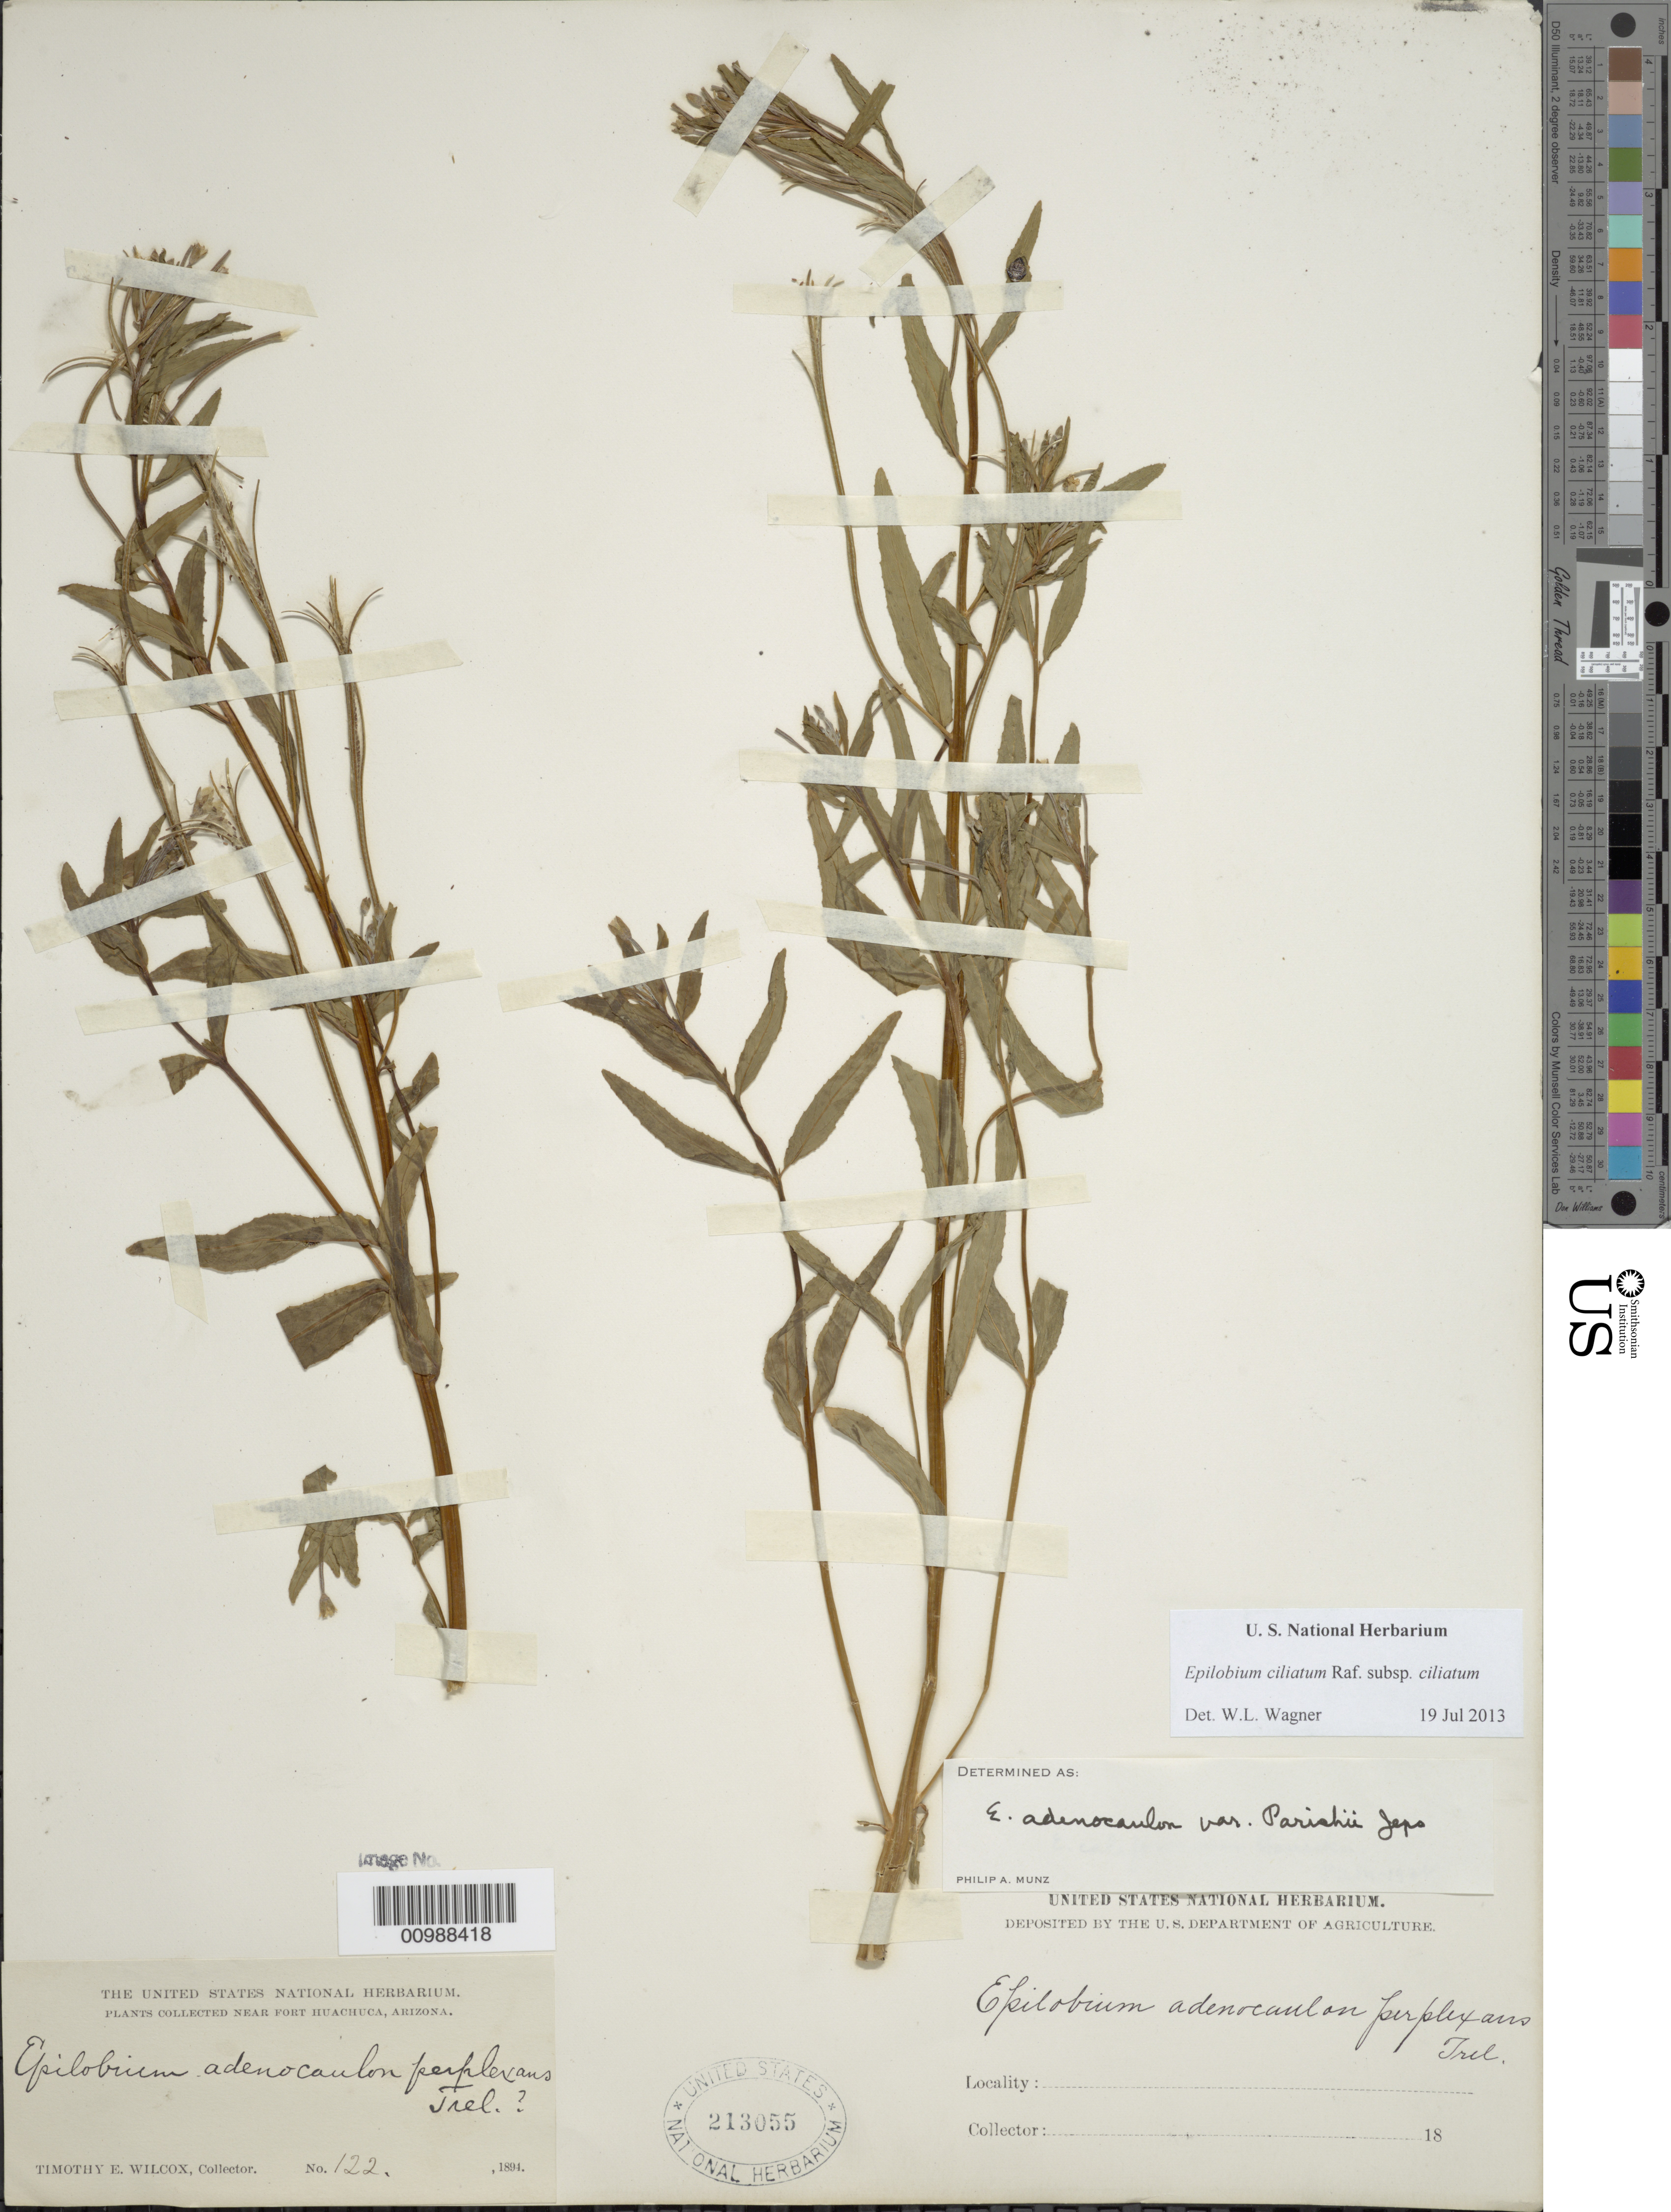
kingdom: Plantae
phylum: Tracheophyta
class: Magnoliopsida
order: Myrtales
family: Onagraceae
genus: Epilobium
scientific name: Epilobium ciliatum subsp. ciliatum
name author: Raf.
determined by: Wagner, W. L., (BOT), Smithsonian Institution - National Museum of Natural History (UNITED STATES)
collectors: T. E. Wilcox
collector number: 122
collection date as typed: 1894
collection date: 1894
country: United States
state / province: Arizona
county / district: Cochise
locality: Near Fort Huachuca.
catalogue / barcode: US 213055